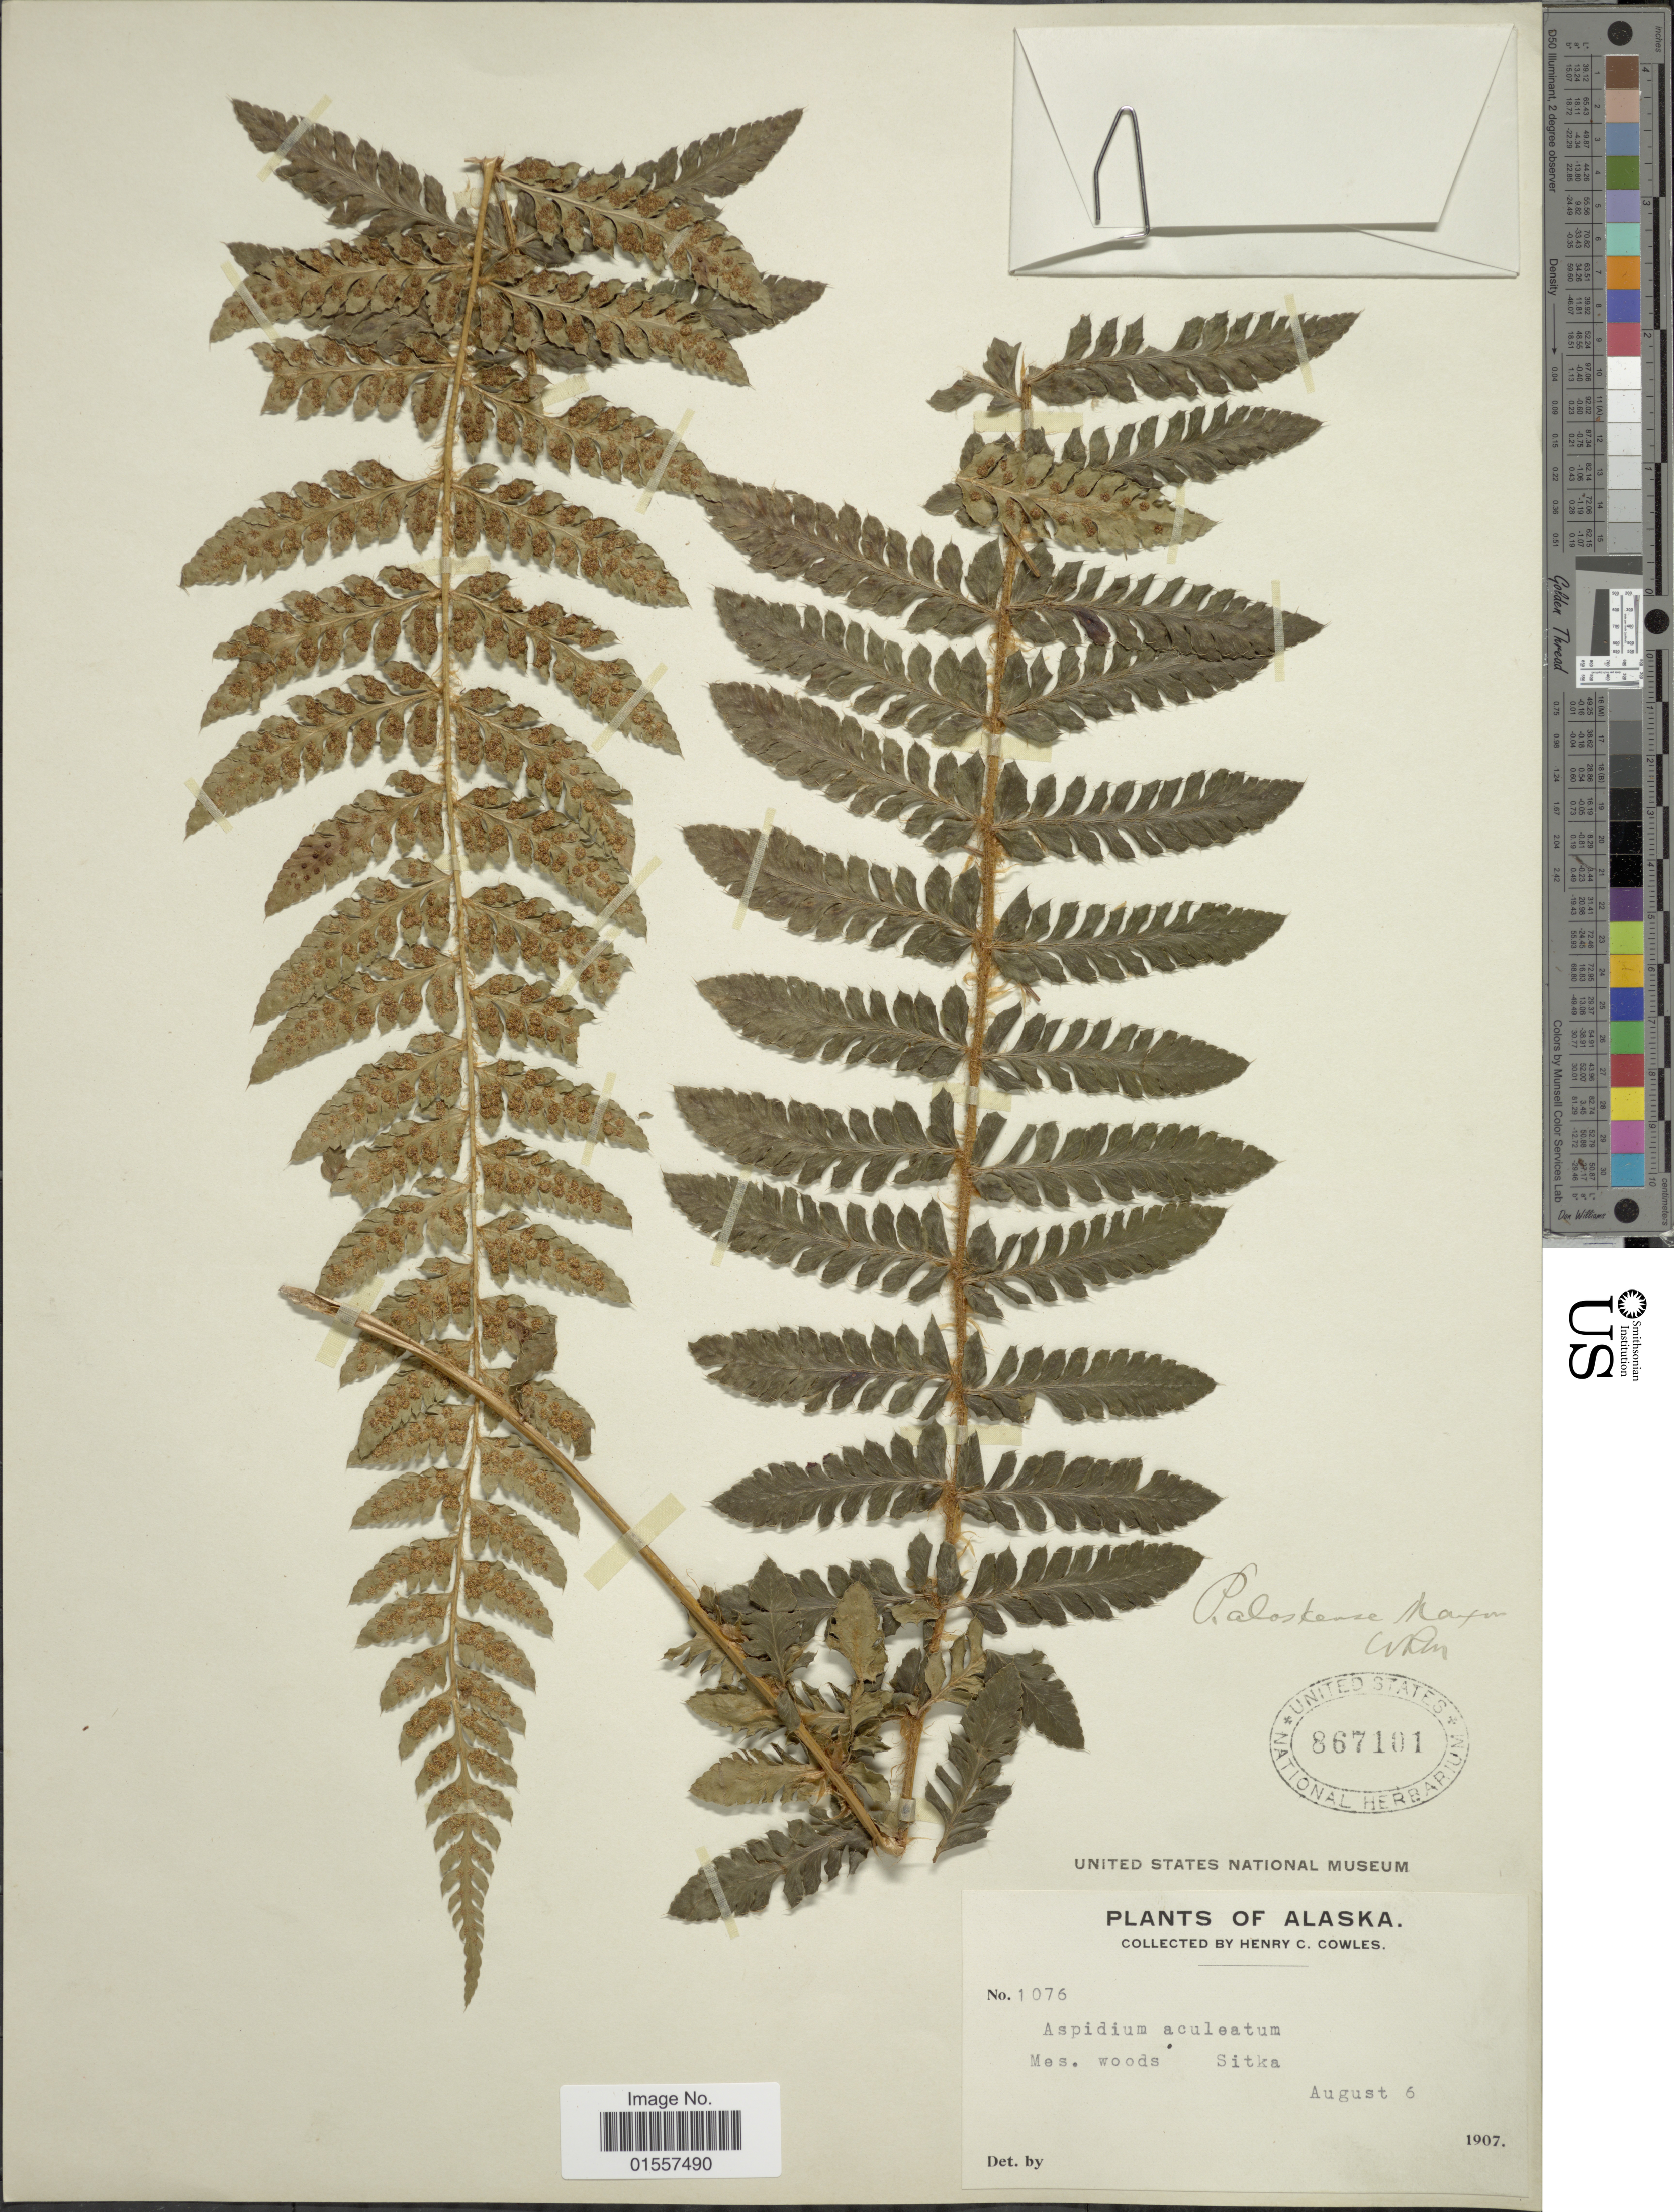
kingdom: Plantae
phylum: Tracheophyta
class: Polypodiopsida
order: Polypodiales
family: Dryopteridaceae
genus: Polystichum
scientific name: Polystichum setigerum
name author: (C. Presl) C. Presl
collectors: H. Cowles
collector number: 1076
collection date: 1907-08-06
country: United States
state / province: Alaska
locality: Mes. Woods, Sitka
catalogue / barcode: US 867101